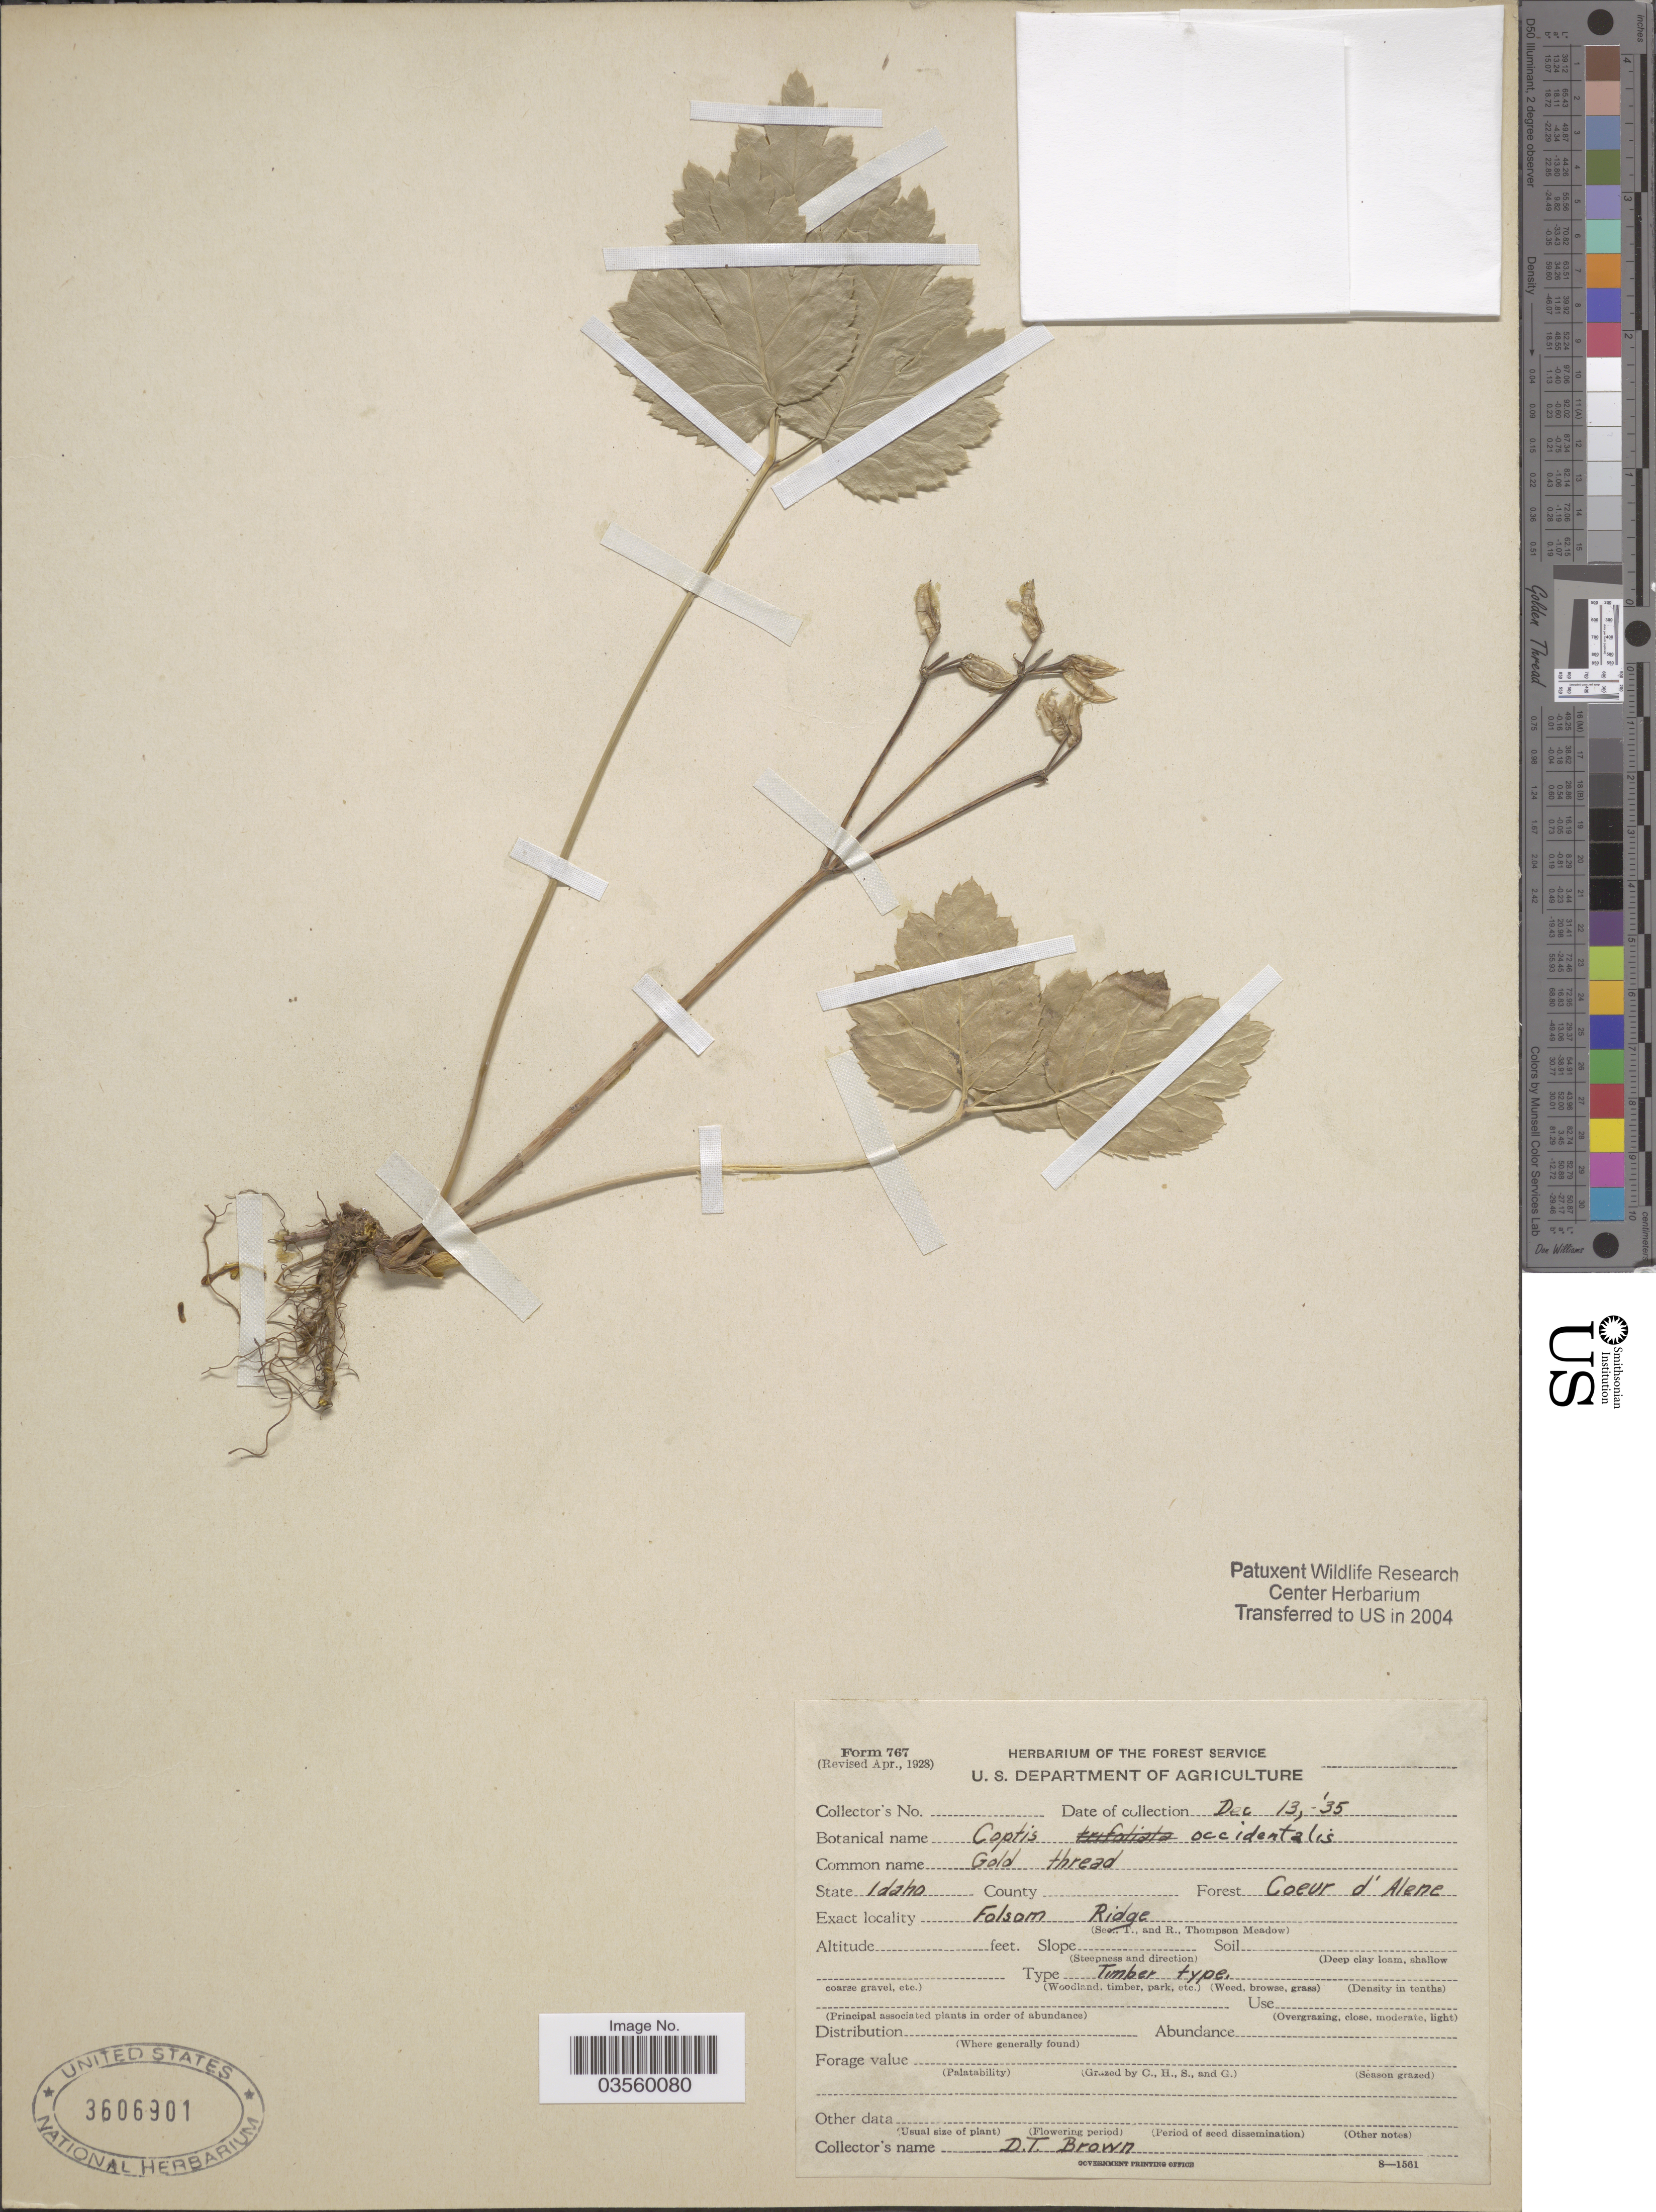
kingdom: Plantae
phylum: Tracheophyta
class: Magnoliopsida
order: Ranunculales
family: Ranunculaceae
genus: Coptis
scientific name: Coptis occidentalis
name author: Torr. & A. Gray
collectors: D. Brown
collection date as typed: Transcribed d/m/y: 13/12/35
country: United States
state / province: Idaho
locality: Forest Coeur d'Alene. Folsom Ridge.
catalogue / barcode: US 3606901